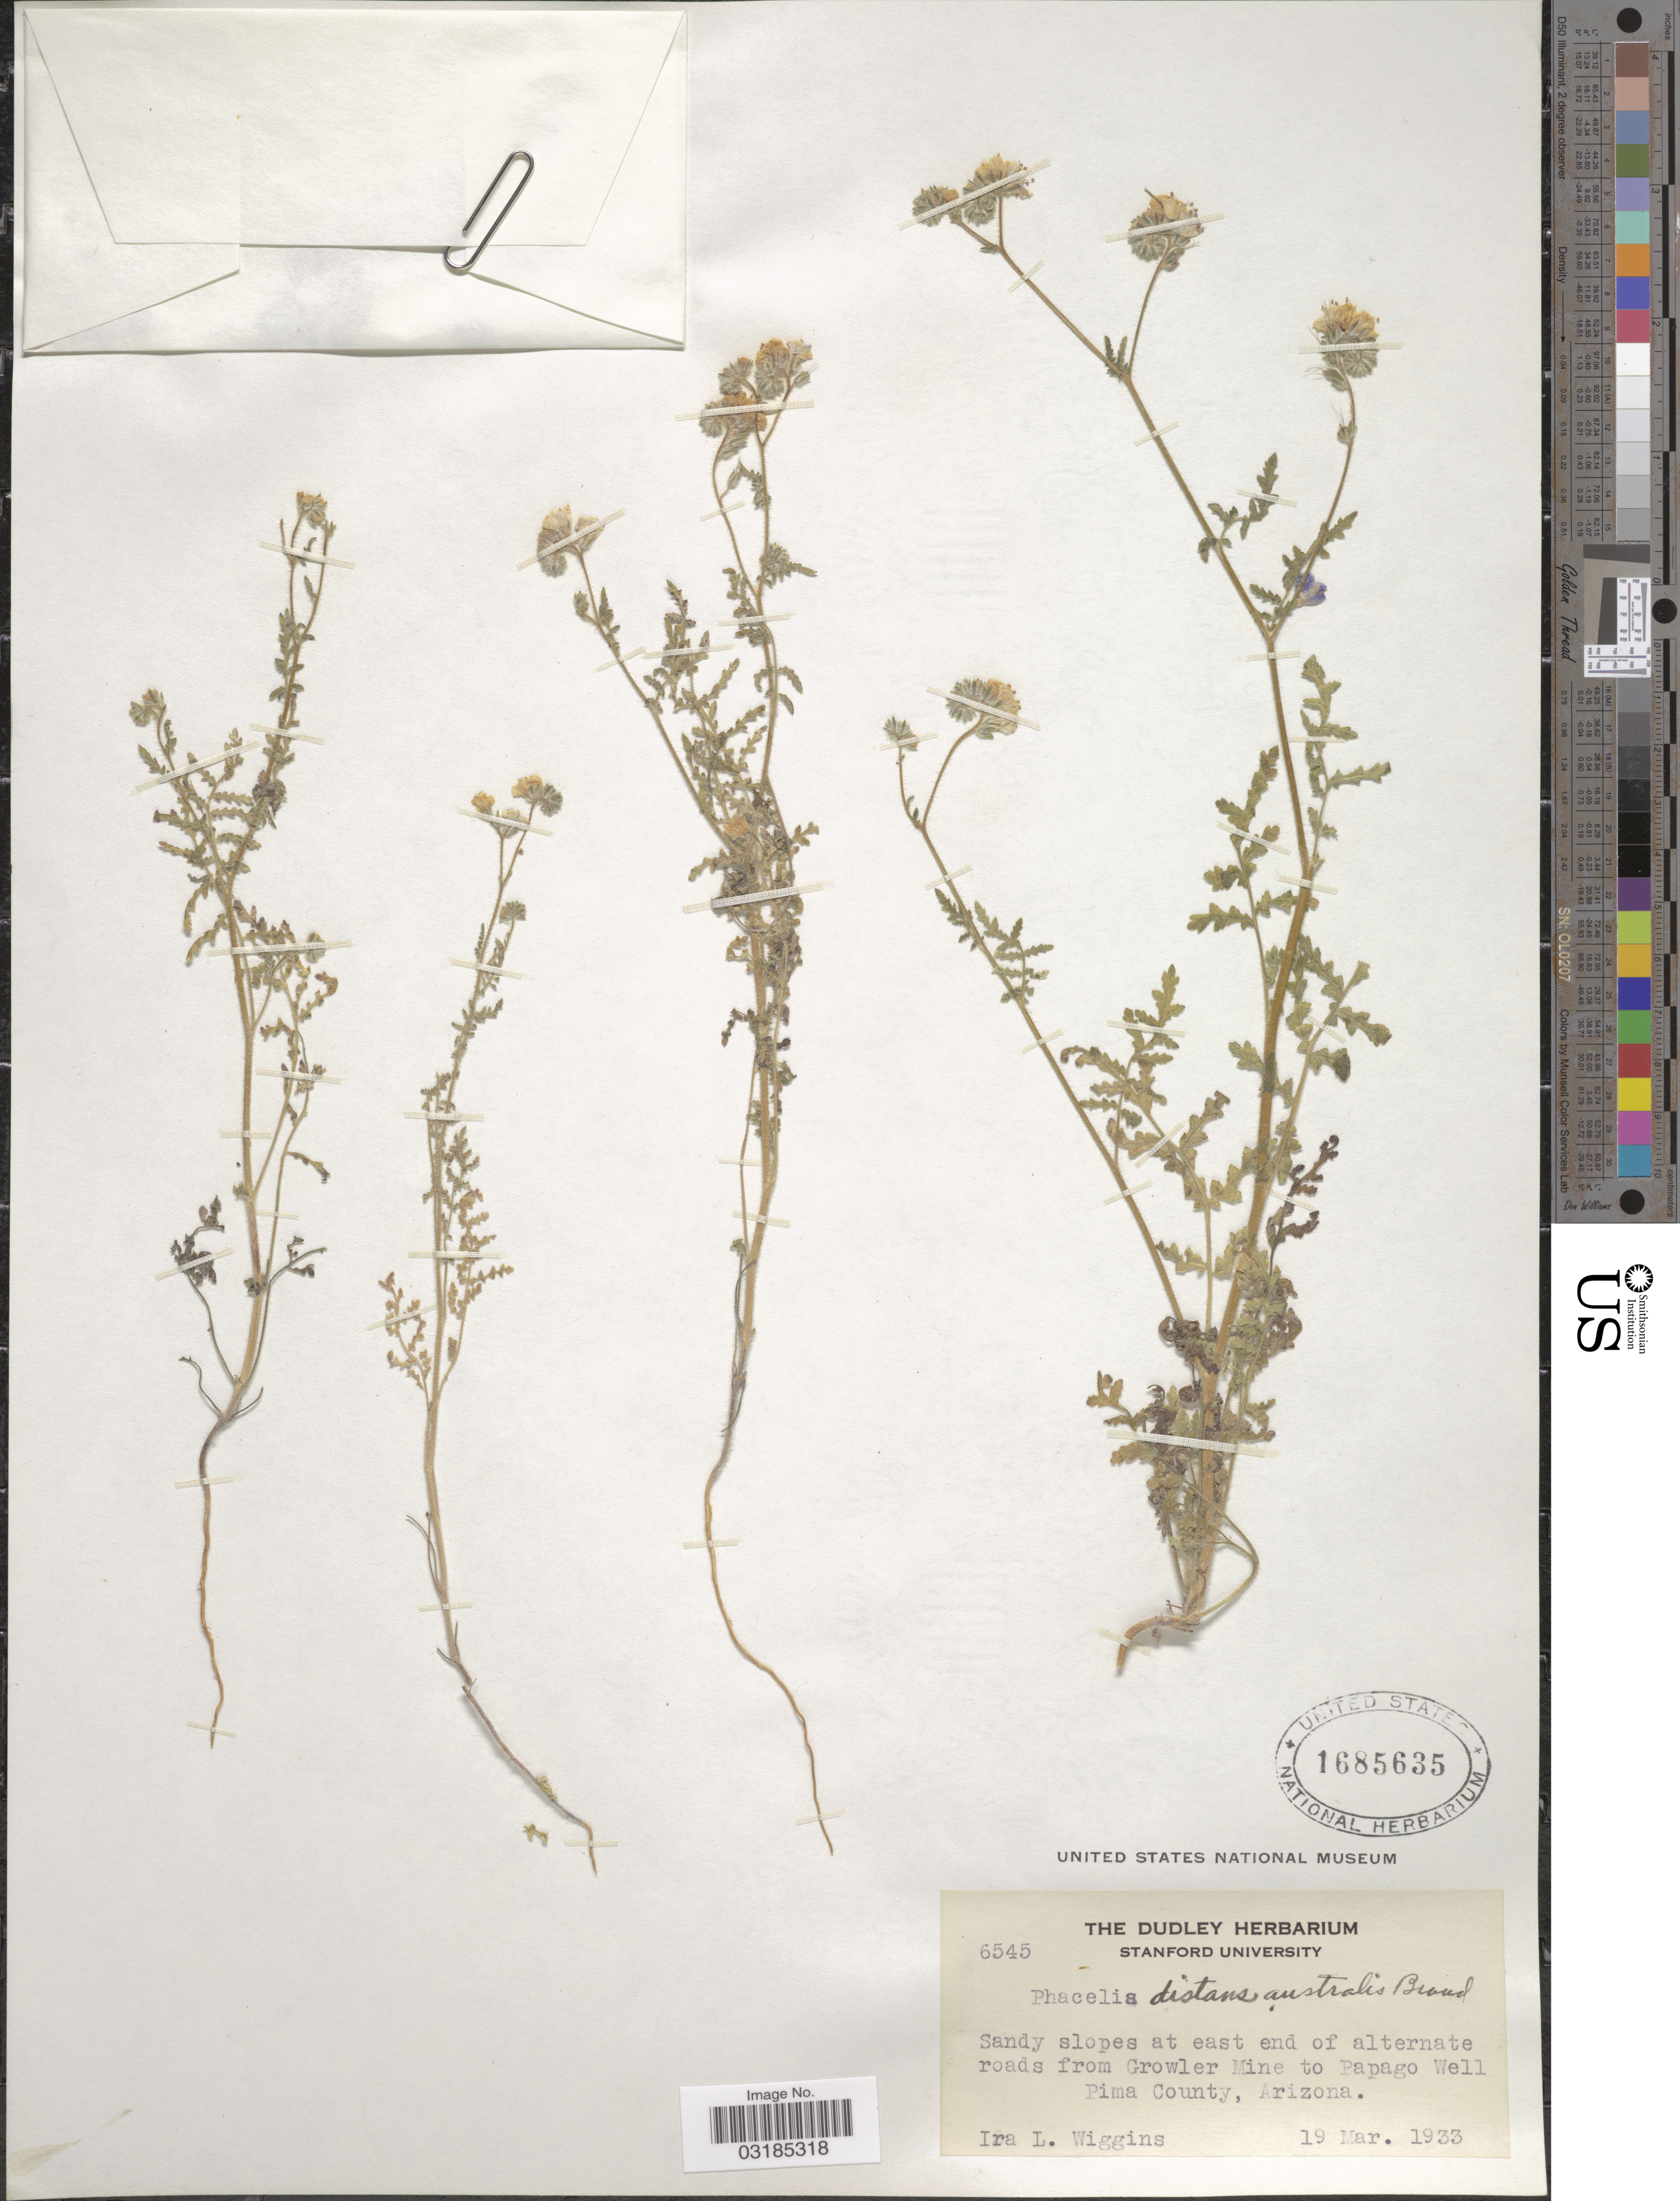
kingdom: Plantae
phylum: Tracheophyta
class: Magnoliopsida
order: Boraginales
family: Hydrophyllaceae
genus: Phacelia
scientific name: Phacelia distans var. australis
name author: Brand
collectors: I. L. Wiggins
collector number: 6545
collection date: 1933-03-19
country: United States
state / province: Arizona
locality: At east end of alternate roads from Growler Mine to Papago Well Pima County.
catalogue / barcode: US 1685635